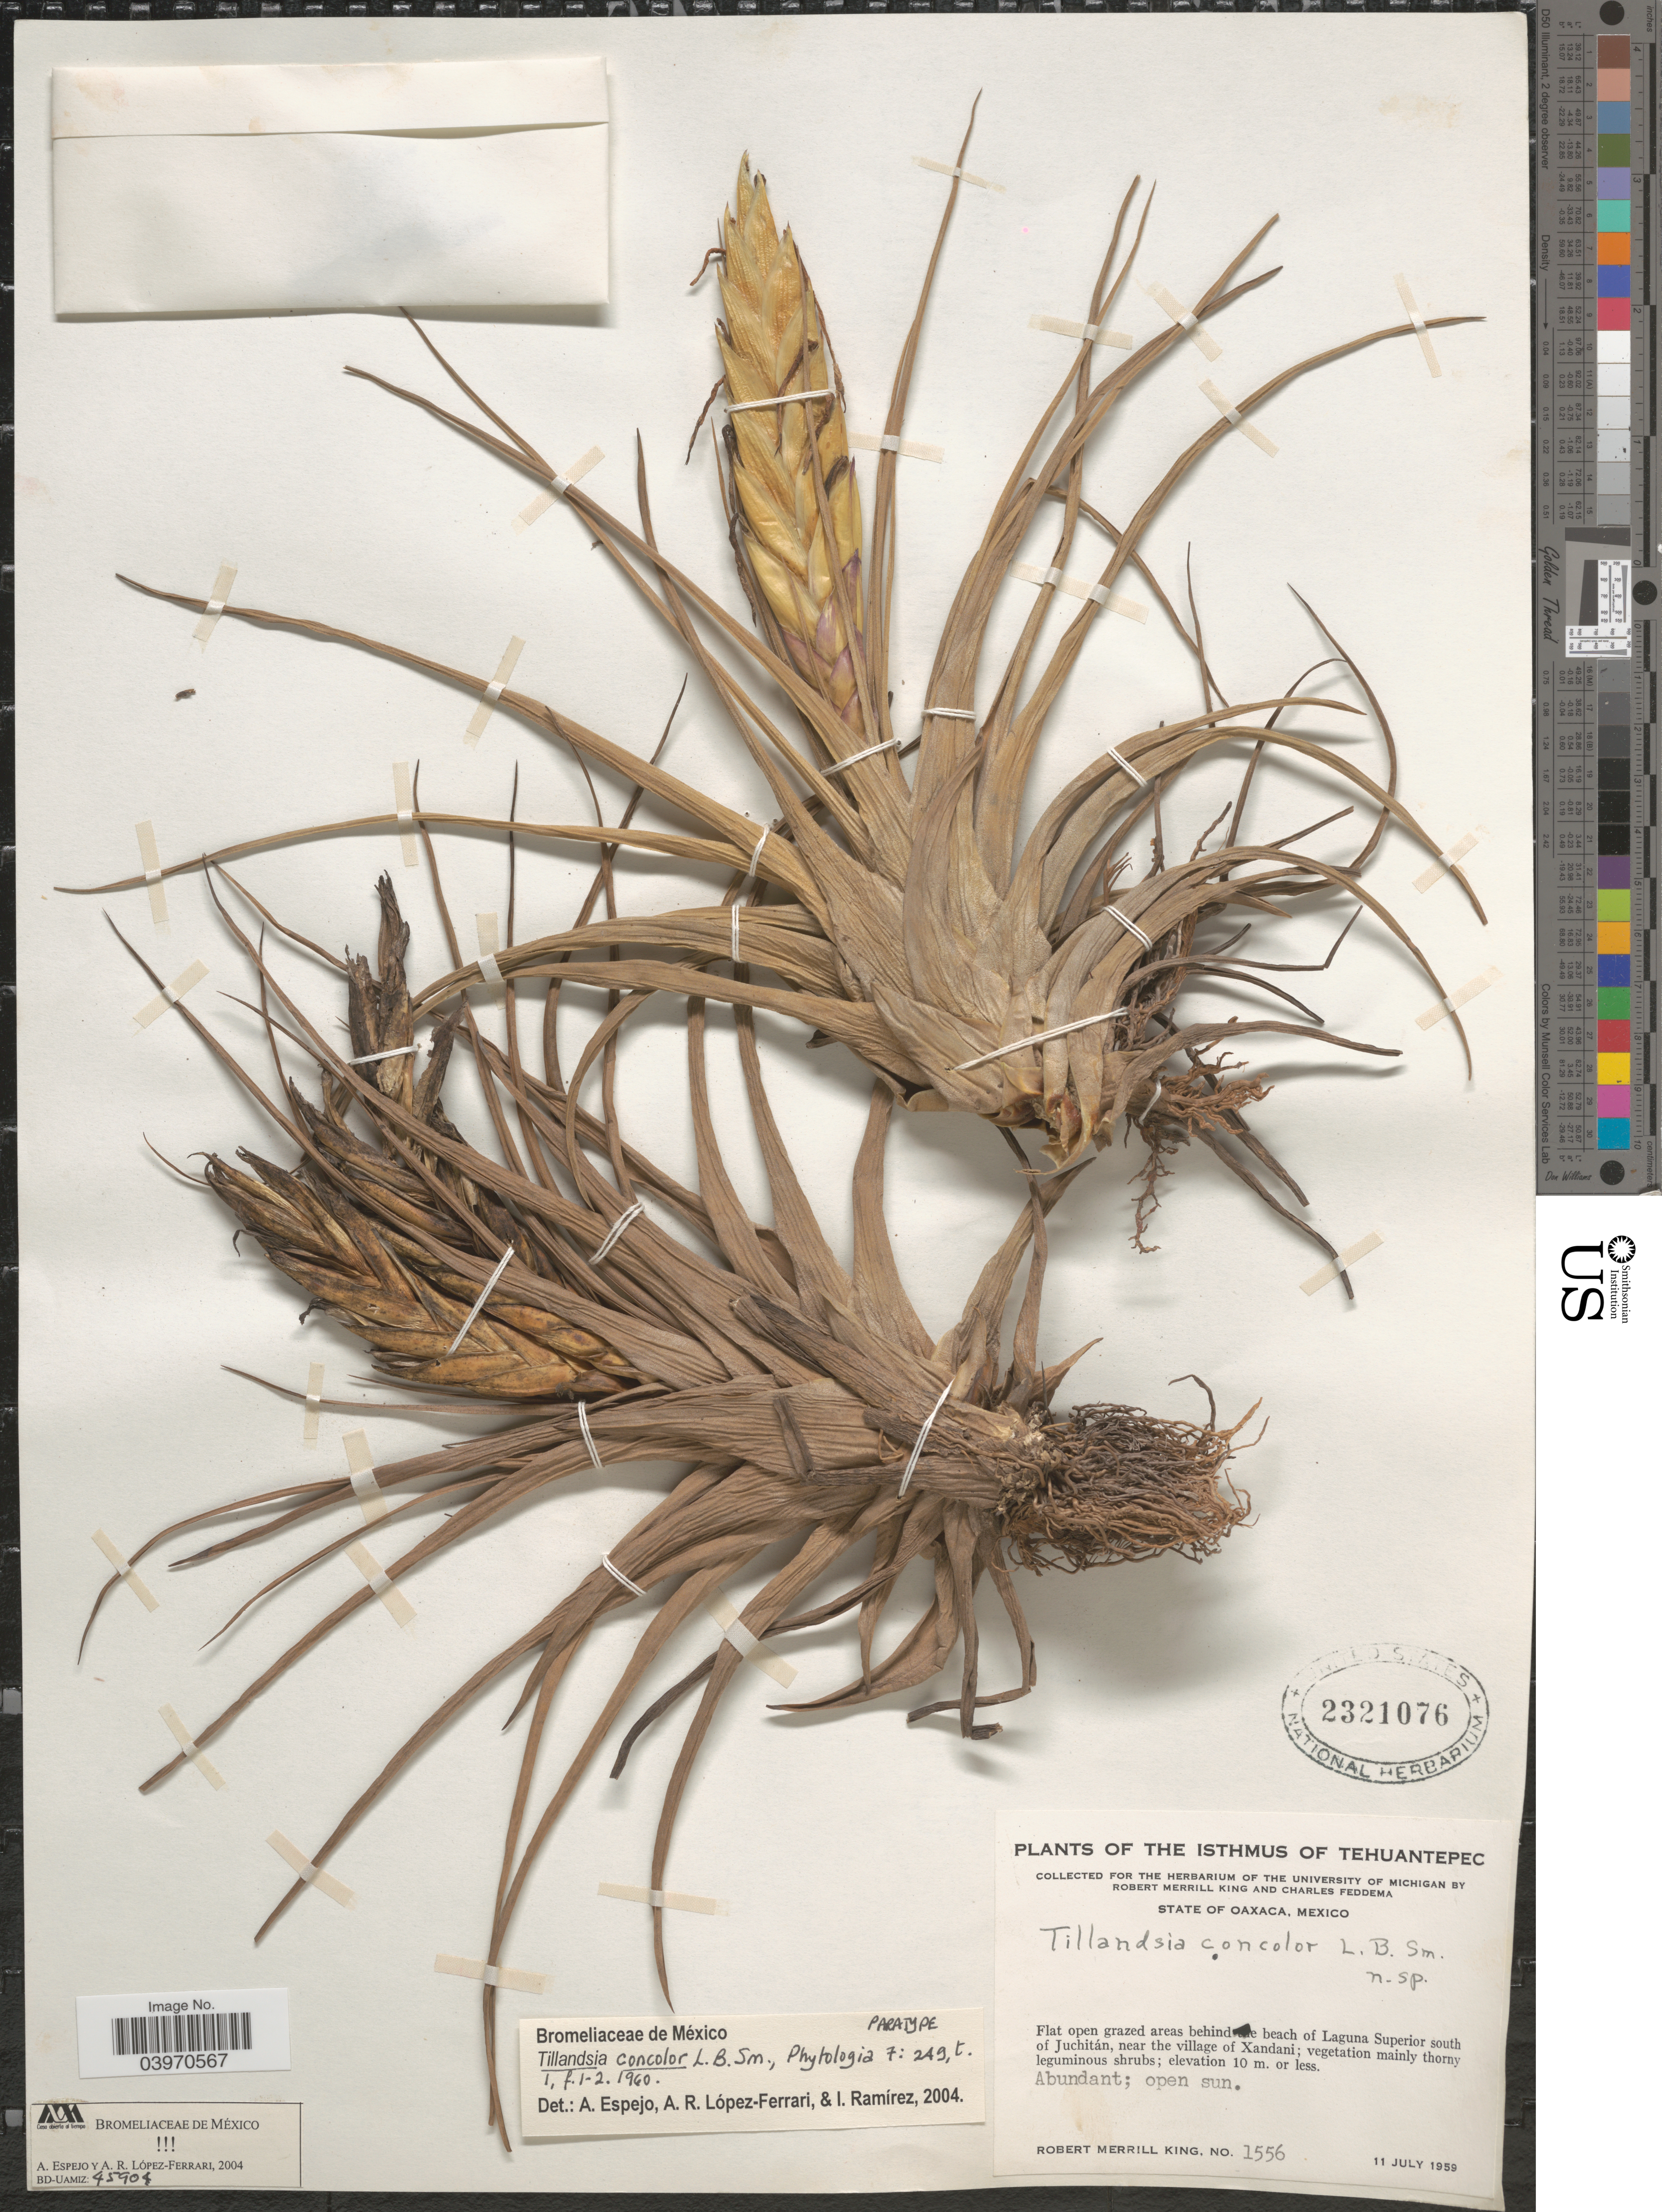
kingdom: Plantae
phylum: Tracheophyta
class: Liliopsida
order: Poales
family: Bromeliaceae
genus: Tillandsia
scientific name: Tillandsia concolor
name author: L.B. Sm.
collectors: R. M. King & C. Feddema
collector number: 1556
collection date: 1959-07-11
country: Mexico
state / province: Oaxaca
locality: Isthmus of Tehuantepec. Flat open grazed areas behind the beach of Laguna Superior south of Juchitán, near the village of Xandani.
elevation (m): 10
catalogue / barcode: US 2321076